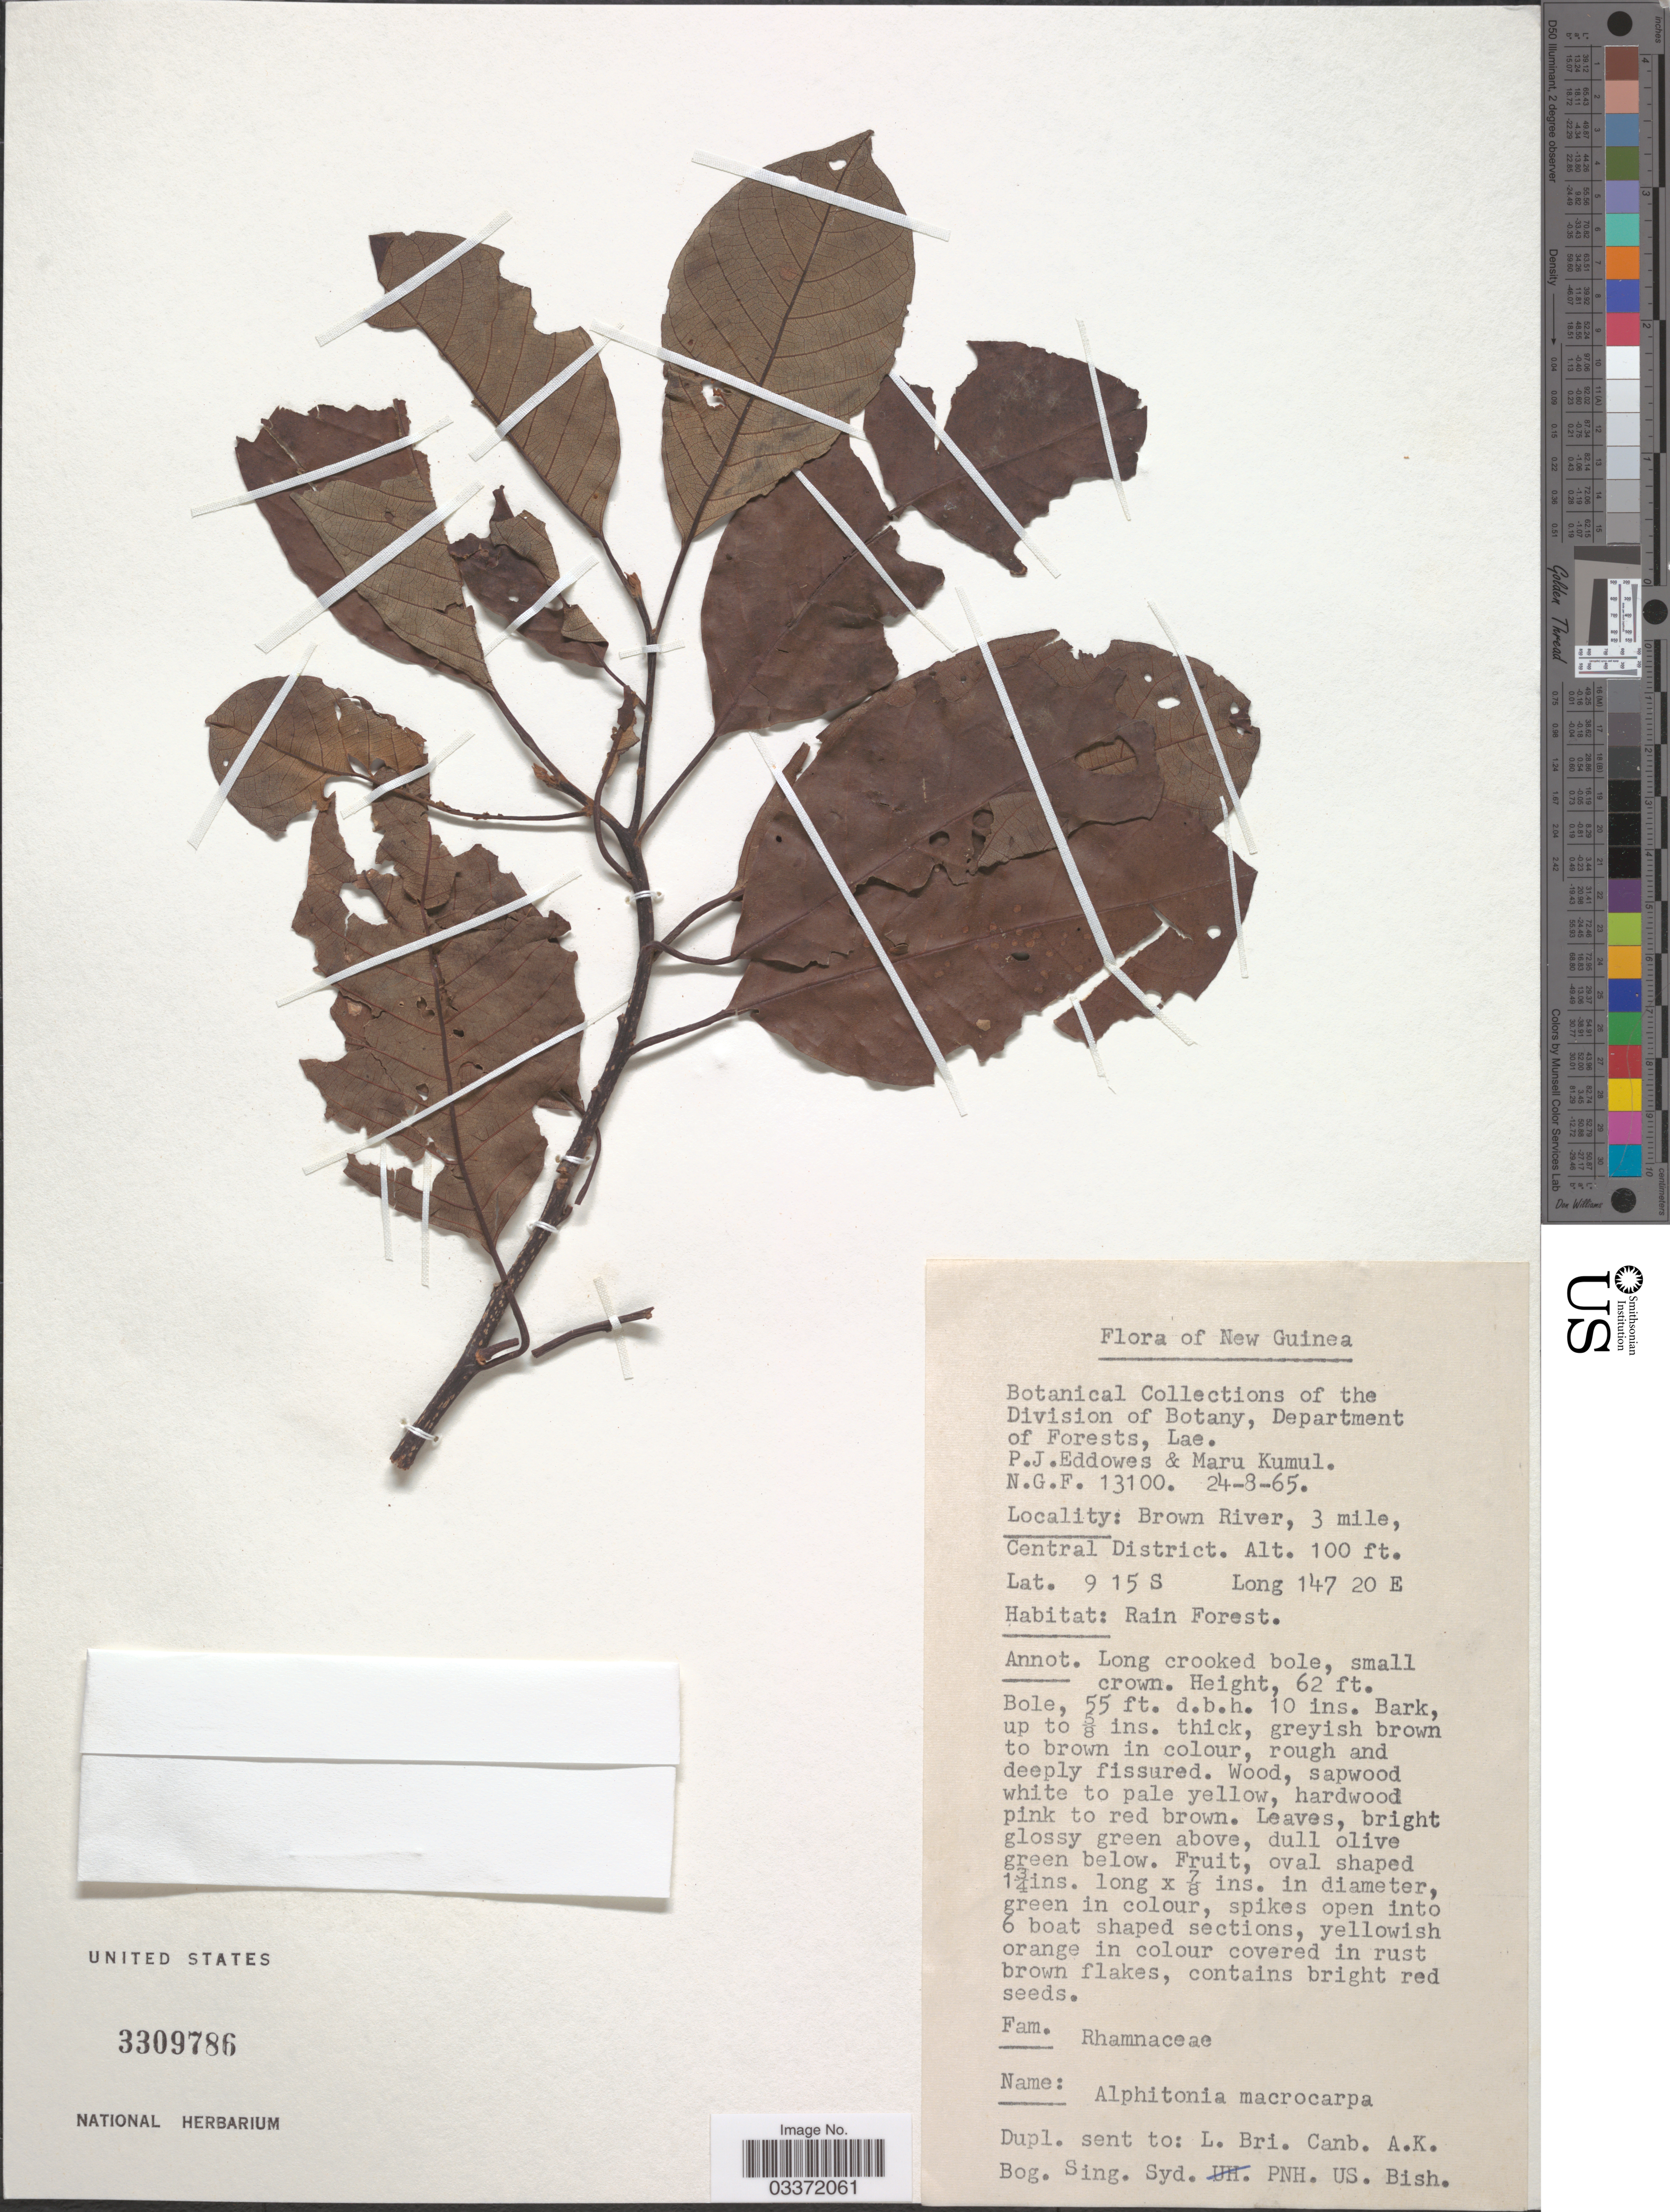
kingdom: Plantae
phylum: Tracheophyta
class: Magnoliopsida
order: Rosales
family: Rhamnaceae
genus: Alphitonia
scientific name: Alphitonia macrocarpa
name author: Mansf.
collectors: P.J. Eddowes & M. Kumul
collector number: N.G.F. 13100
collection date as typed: Transcribed d/m/y: 24/8/65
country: Papua New Guinea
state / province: Central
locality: New Guinea. Brown River, 3 mile, Central District.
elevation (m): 30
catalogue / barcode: US 3309786